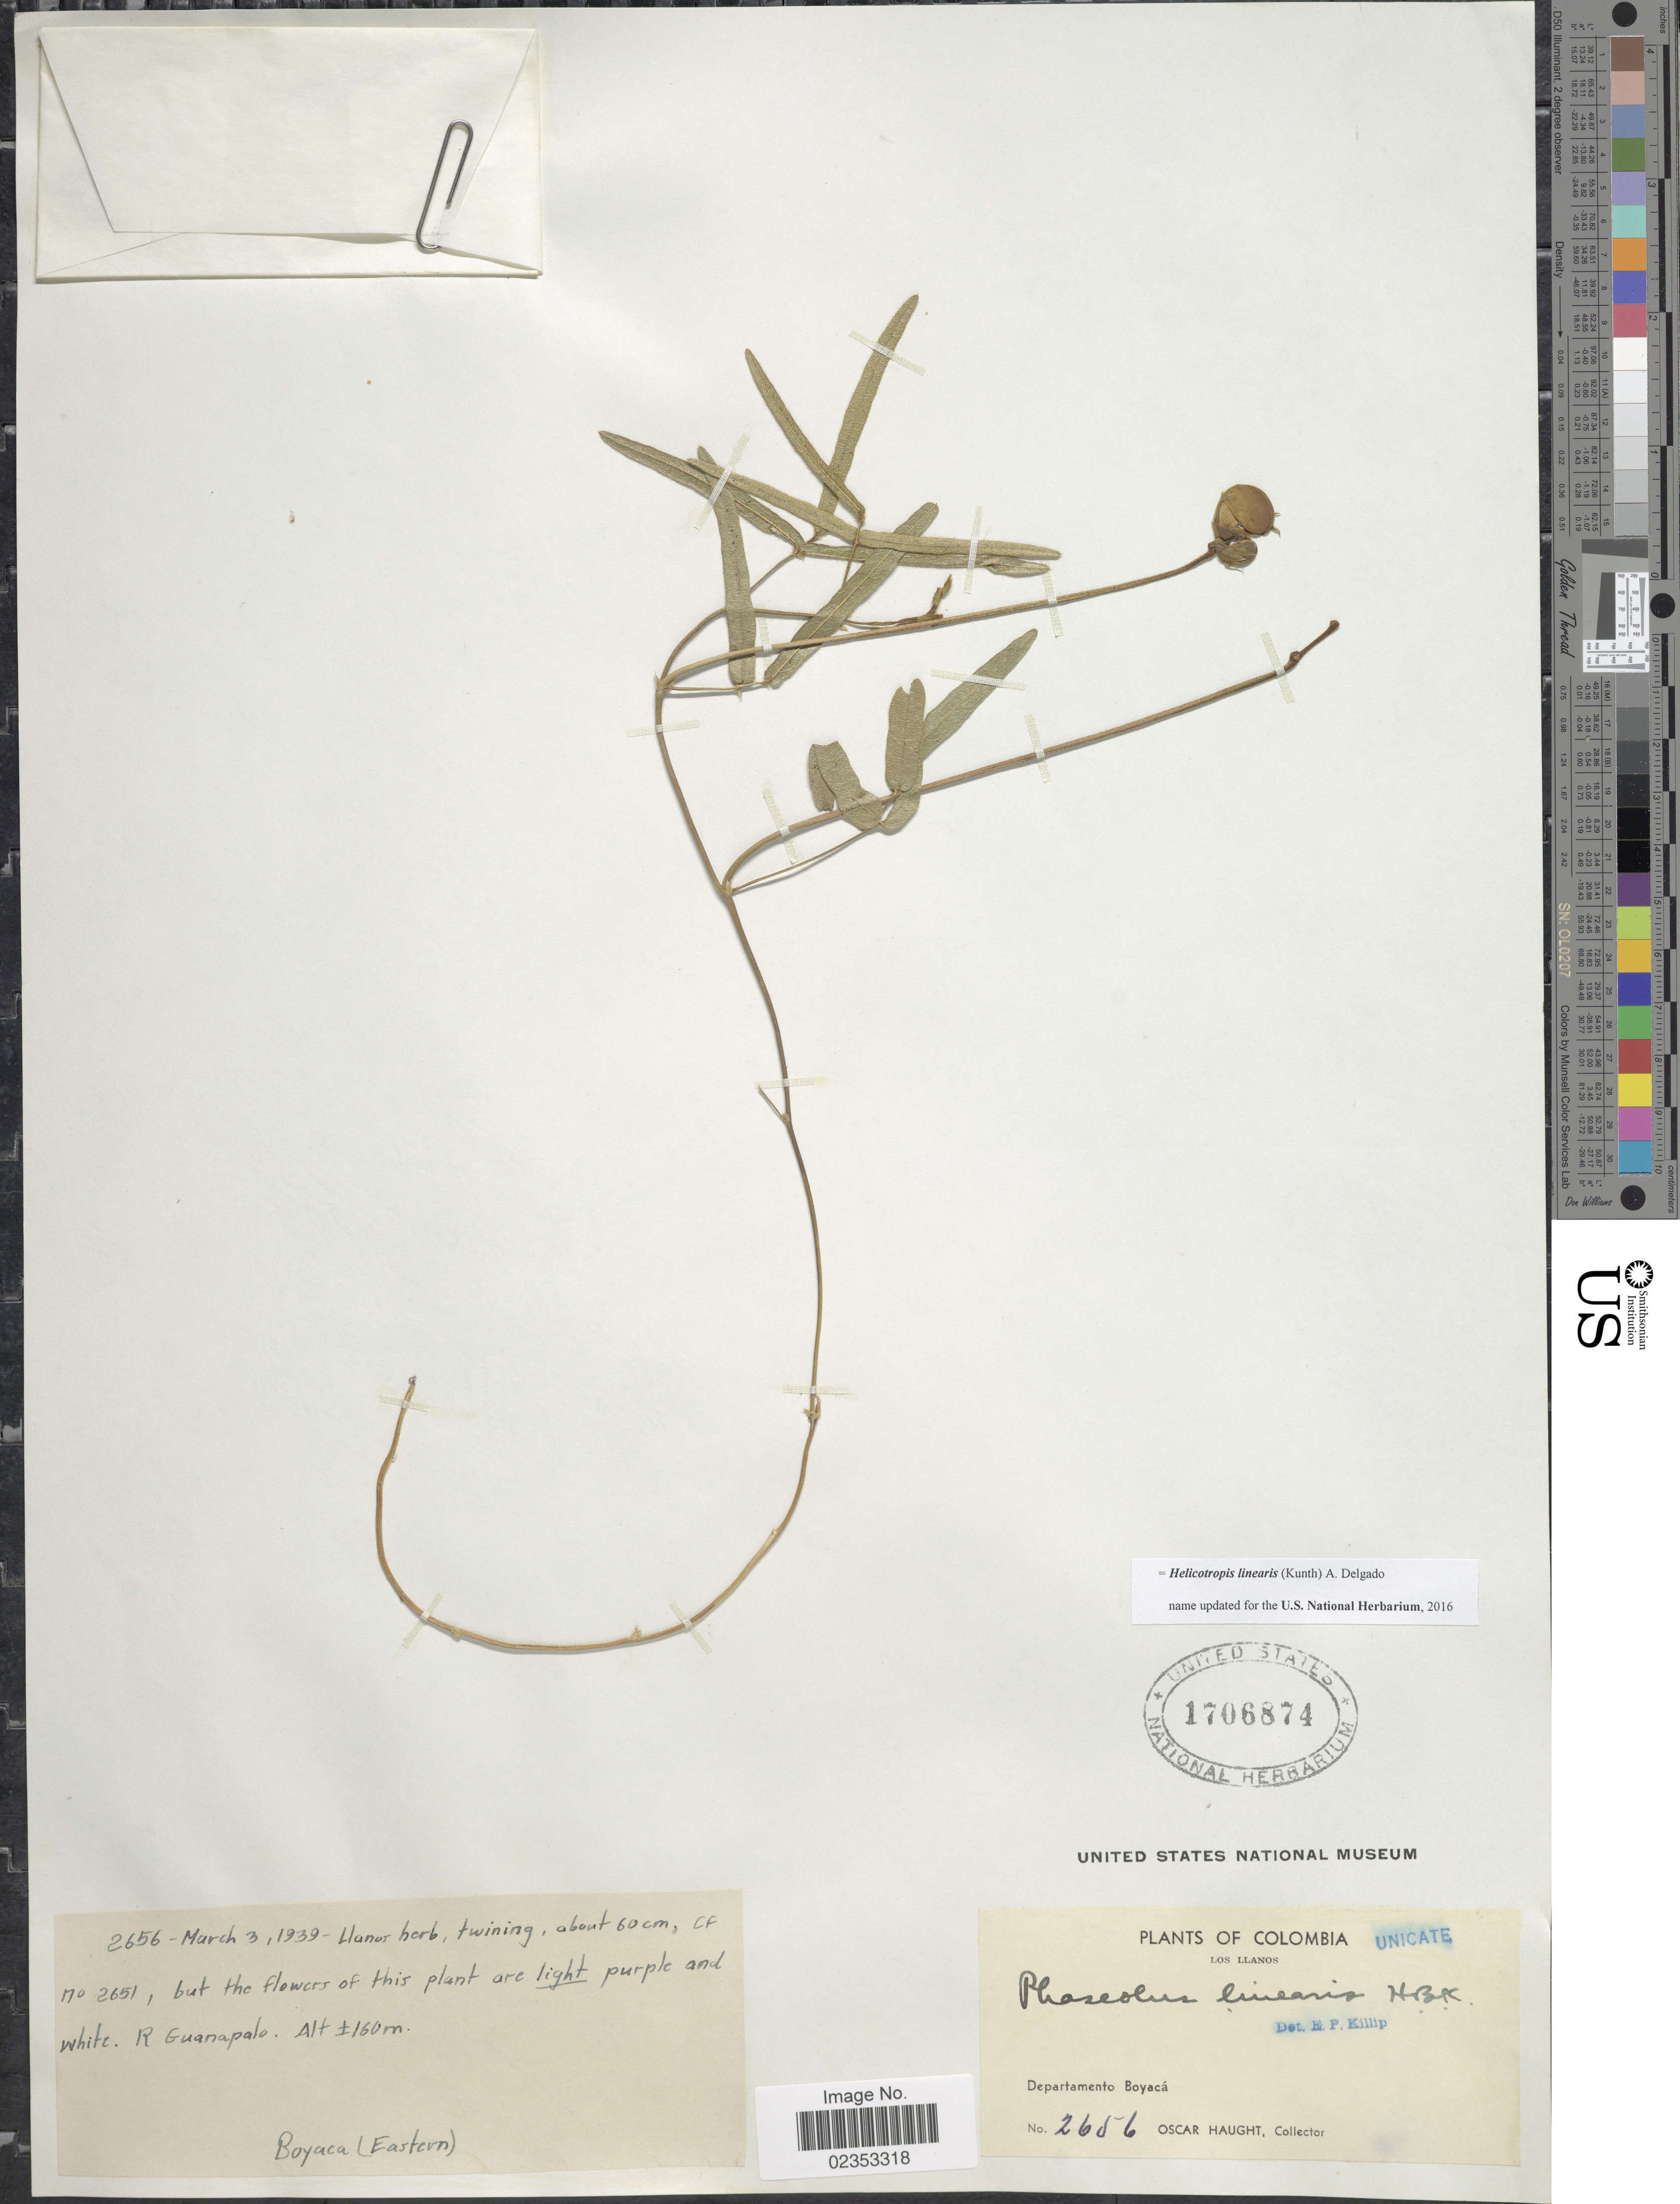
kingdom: Plantae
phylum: Tracheophyta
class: Magnoliopsida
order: Fabales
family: Fabaceae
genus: Helicotropis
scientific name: Helicotropis linearis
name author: (Kunth) A. Delgado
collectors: O. Haught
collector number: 2656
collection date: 1939-03-03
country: Colombia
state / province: Boyacá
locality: Los Llanos. R. Guanapalo. Boyaca (Eastern)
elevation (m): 160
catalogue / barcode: US 1706874